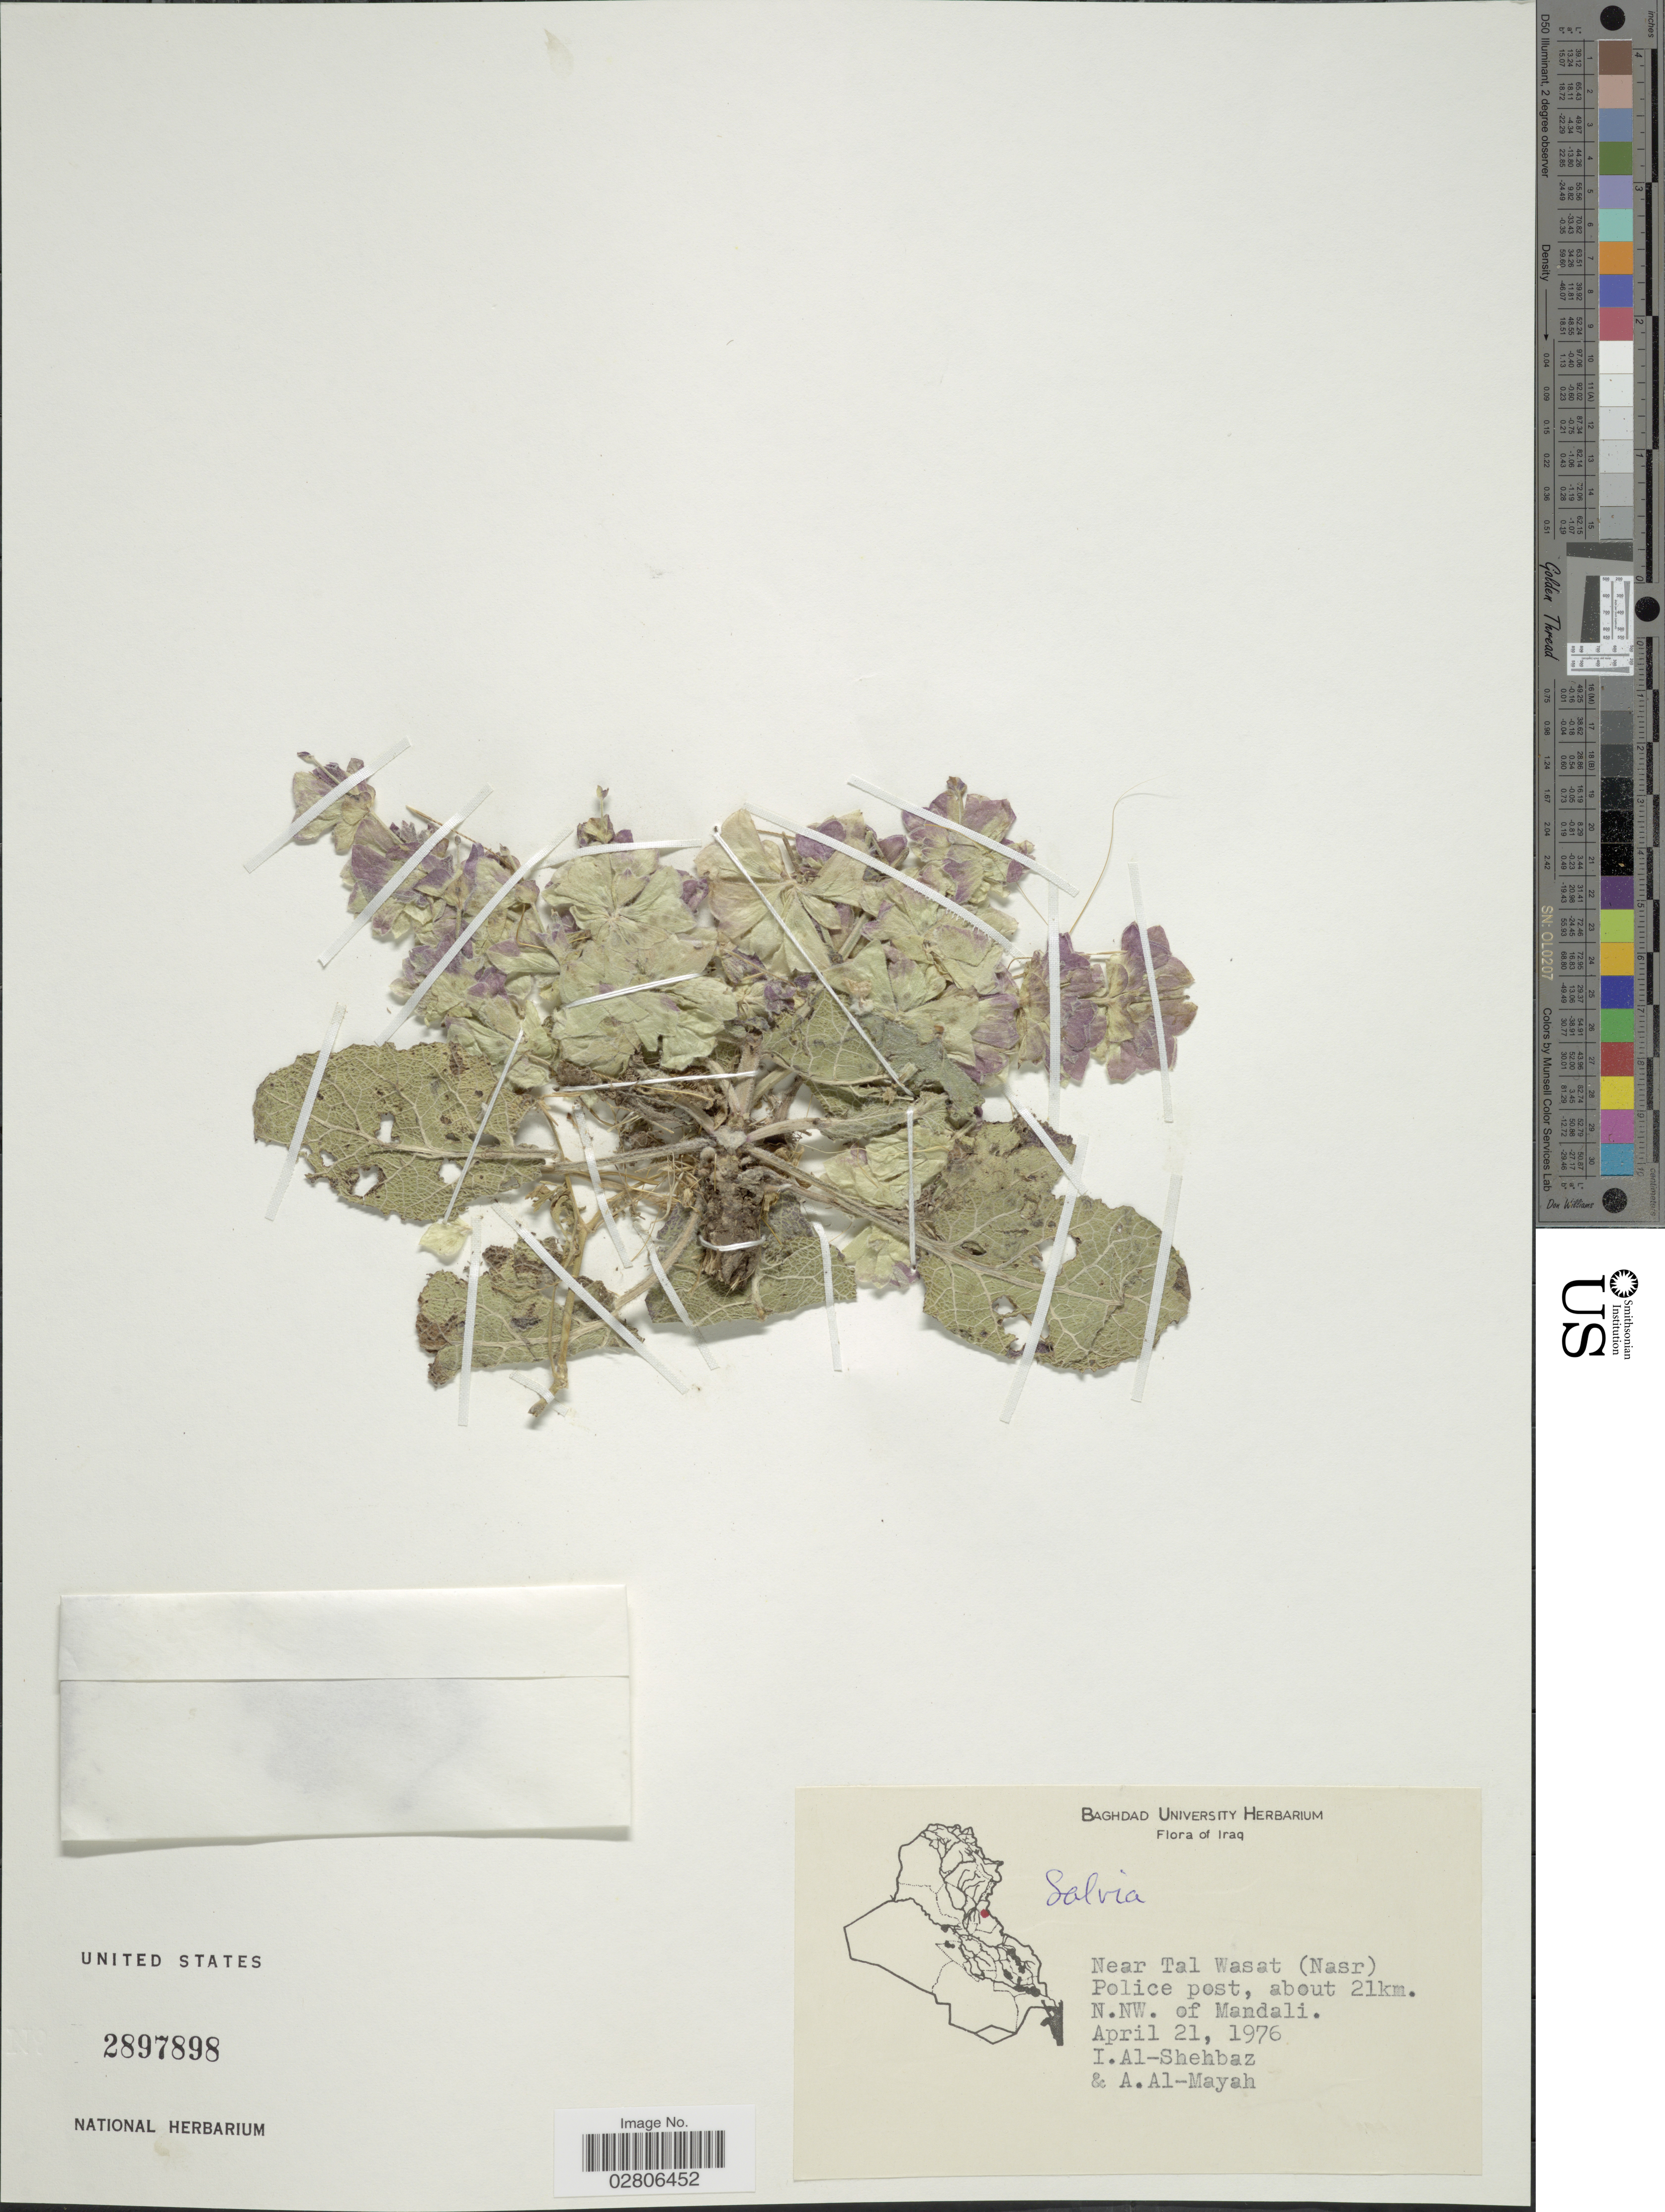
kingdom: Plantae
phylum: Tracheophyta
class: Magnoliopsida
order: Lamiales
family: Lamiaceae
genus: Salvia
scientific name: Salvia sp.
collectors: I. Al-Shehbaz & A. Al-Mayah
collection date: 1976-04-21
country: Iraq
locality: Near Tal Wasat (Nasr) Police post, about 21km. N.NW. of Mandali.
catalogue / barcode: US 2897898